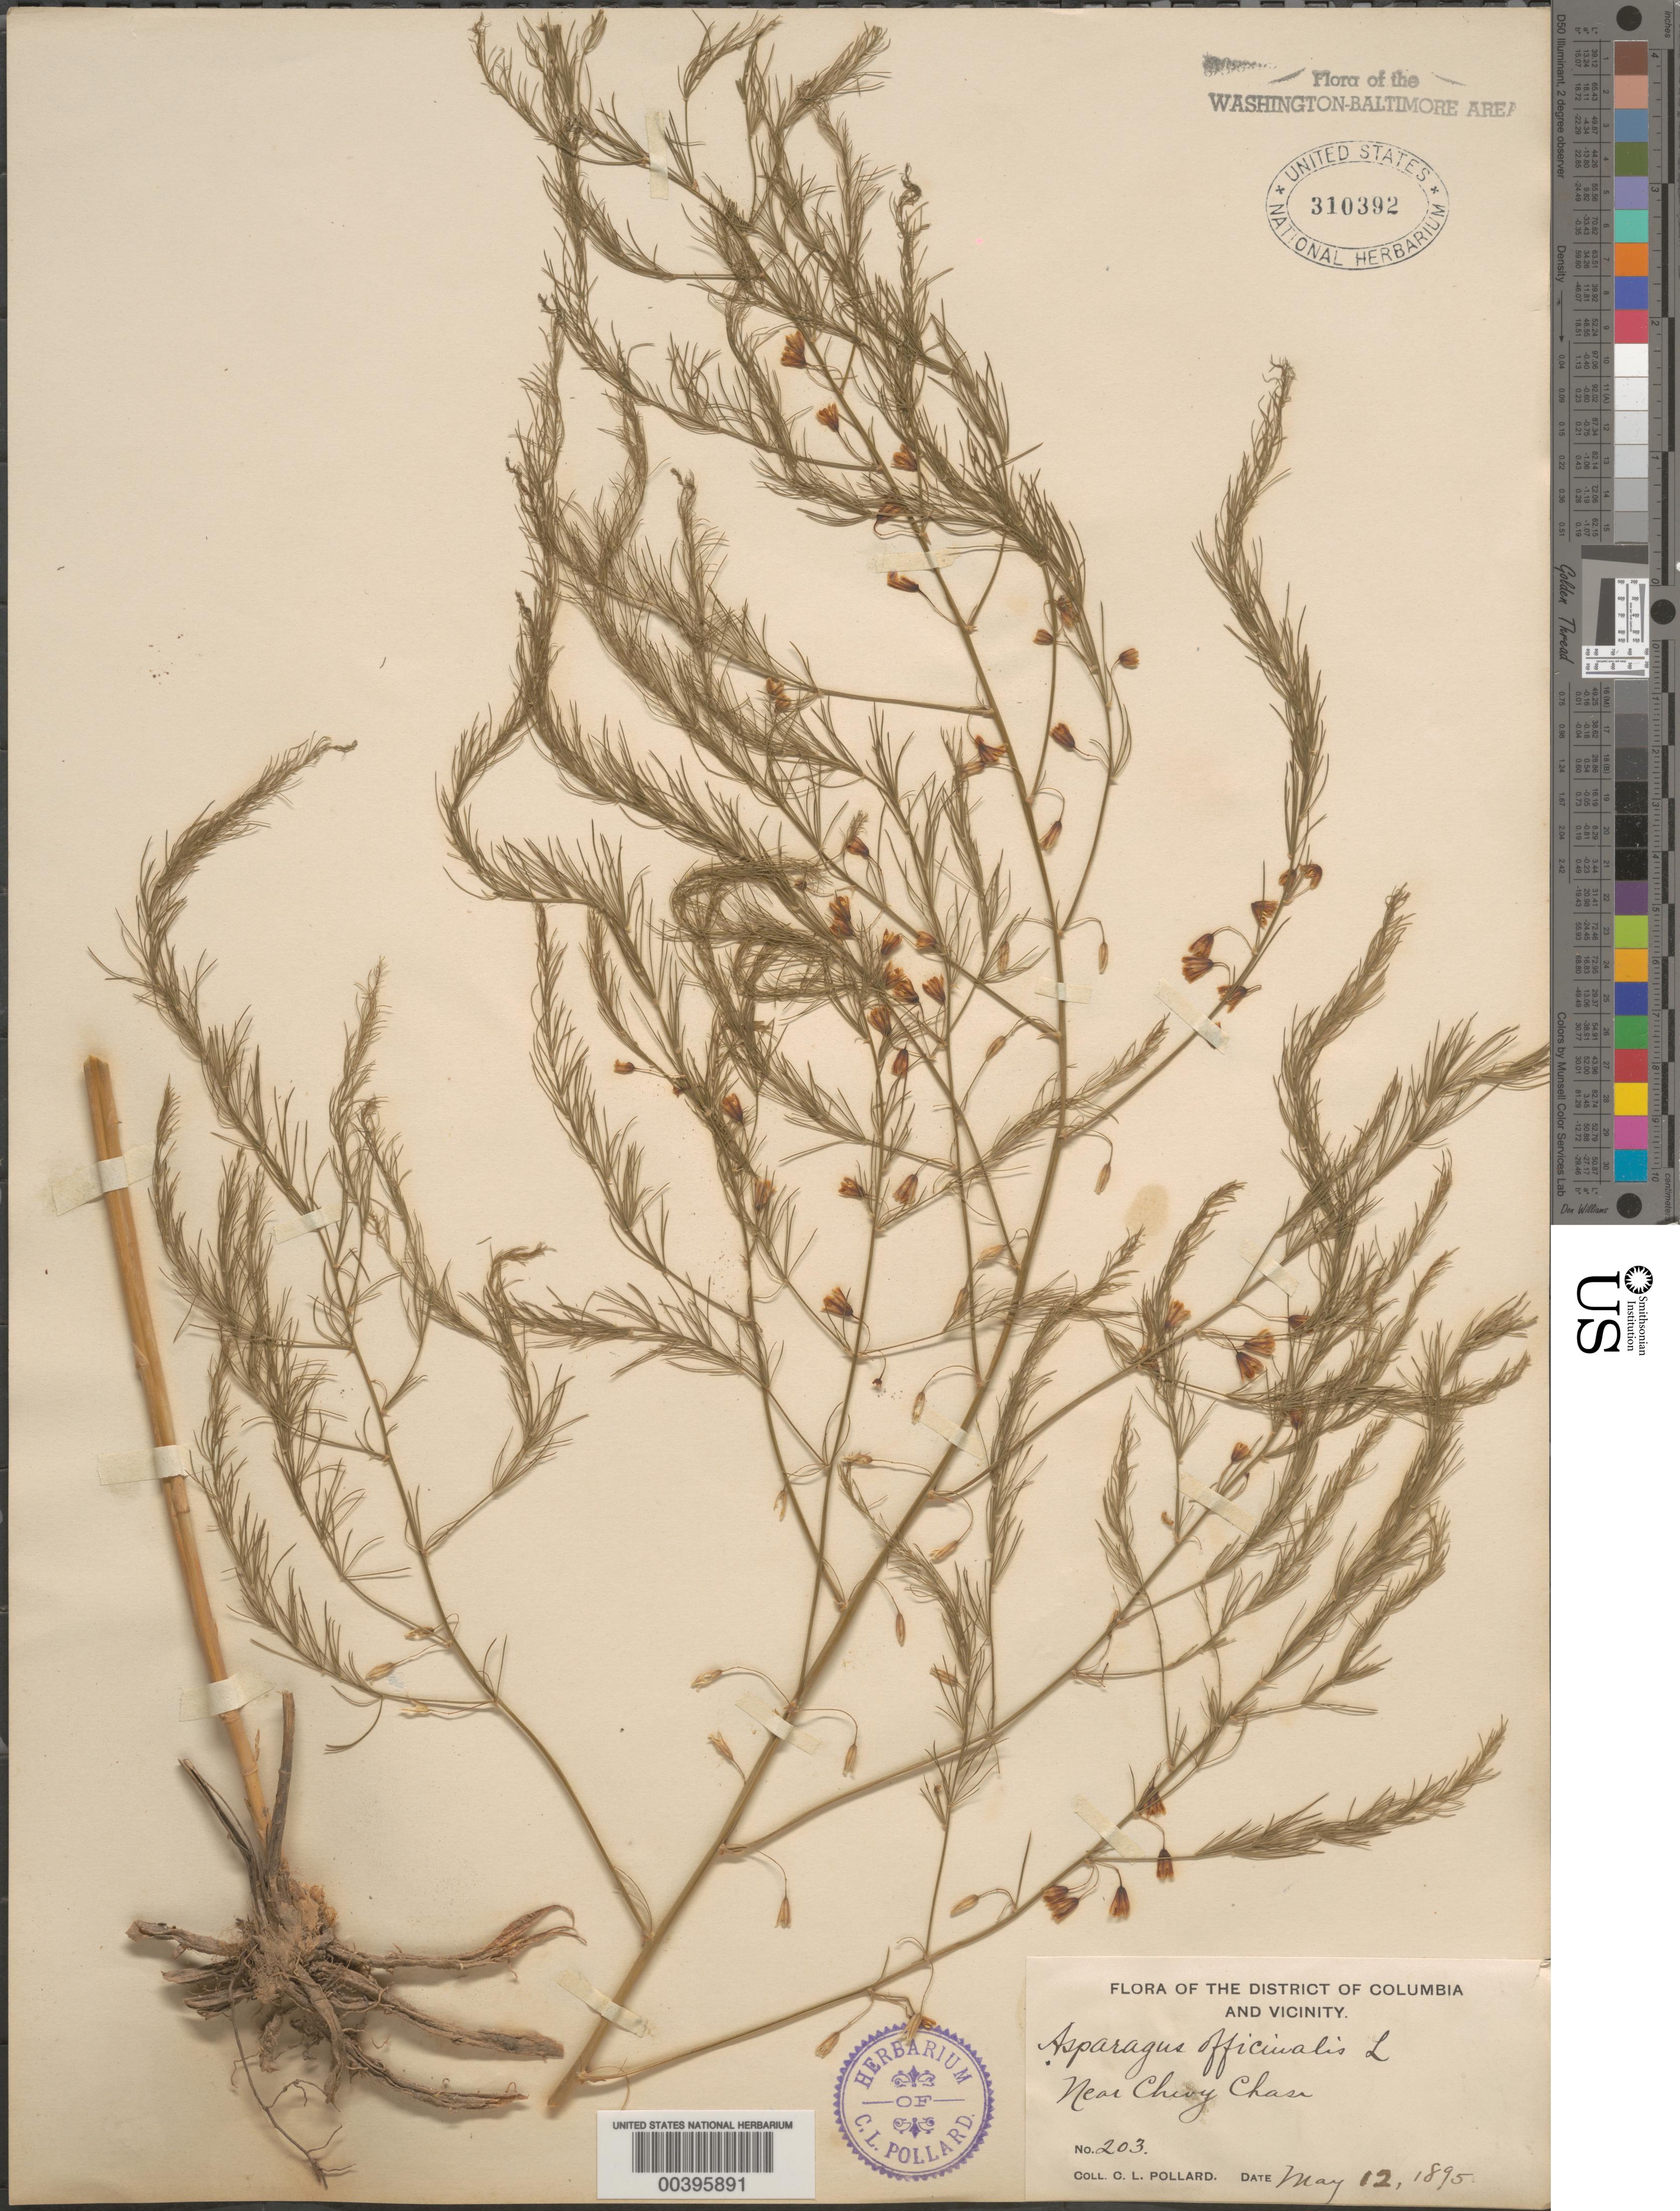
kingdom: Plantae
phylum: Tracheophyta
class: Liliopsida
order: Asparagales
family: Asparagaceae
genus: Asparagus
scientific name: Asparagus officinalis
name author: L.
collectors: C. L. Pollard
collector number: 203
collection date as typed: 12 May 1895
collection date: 1895-05-12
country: United States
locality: Near Chevy Chase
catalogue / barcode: US 310392